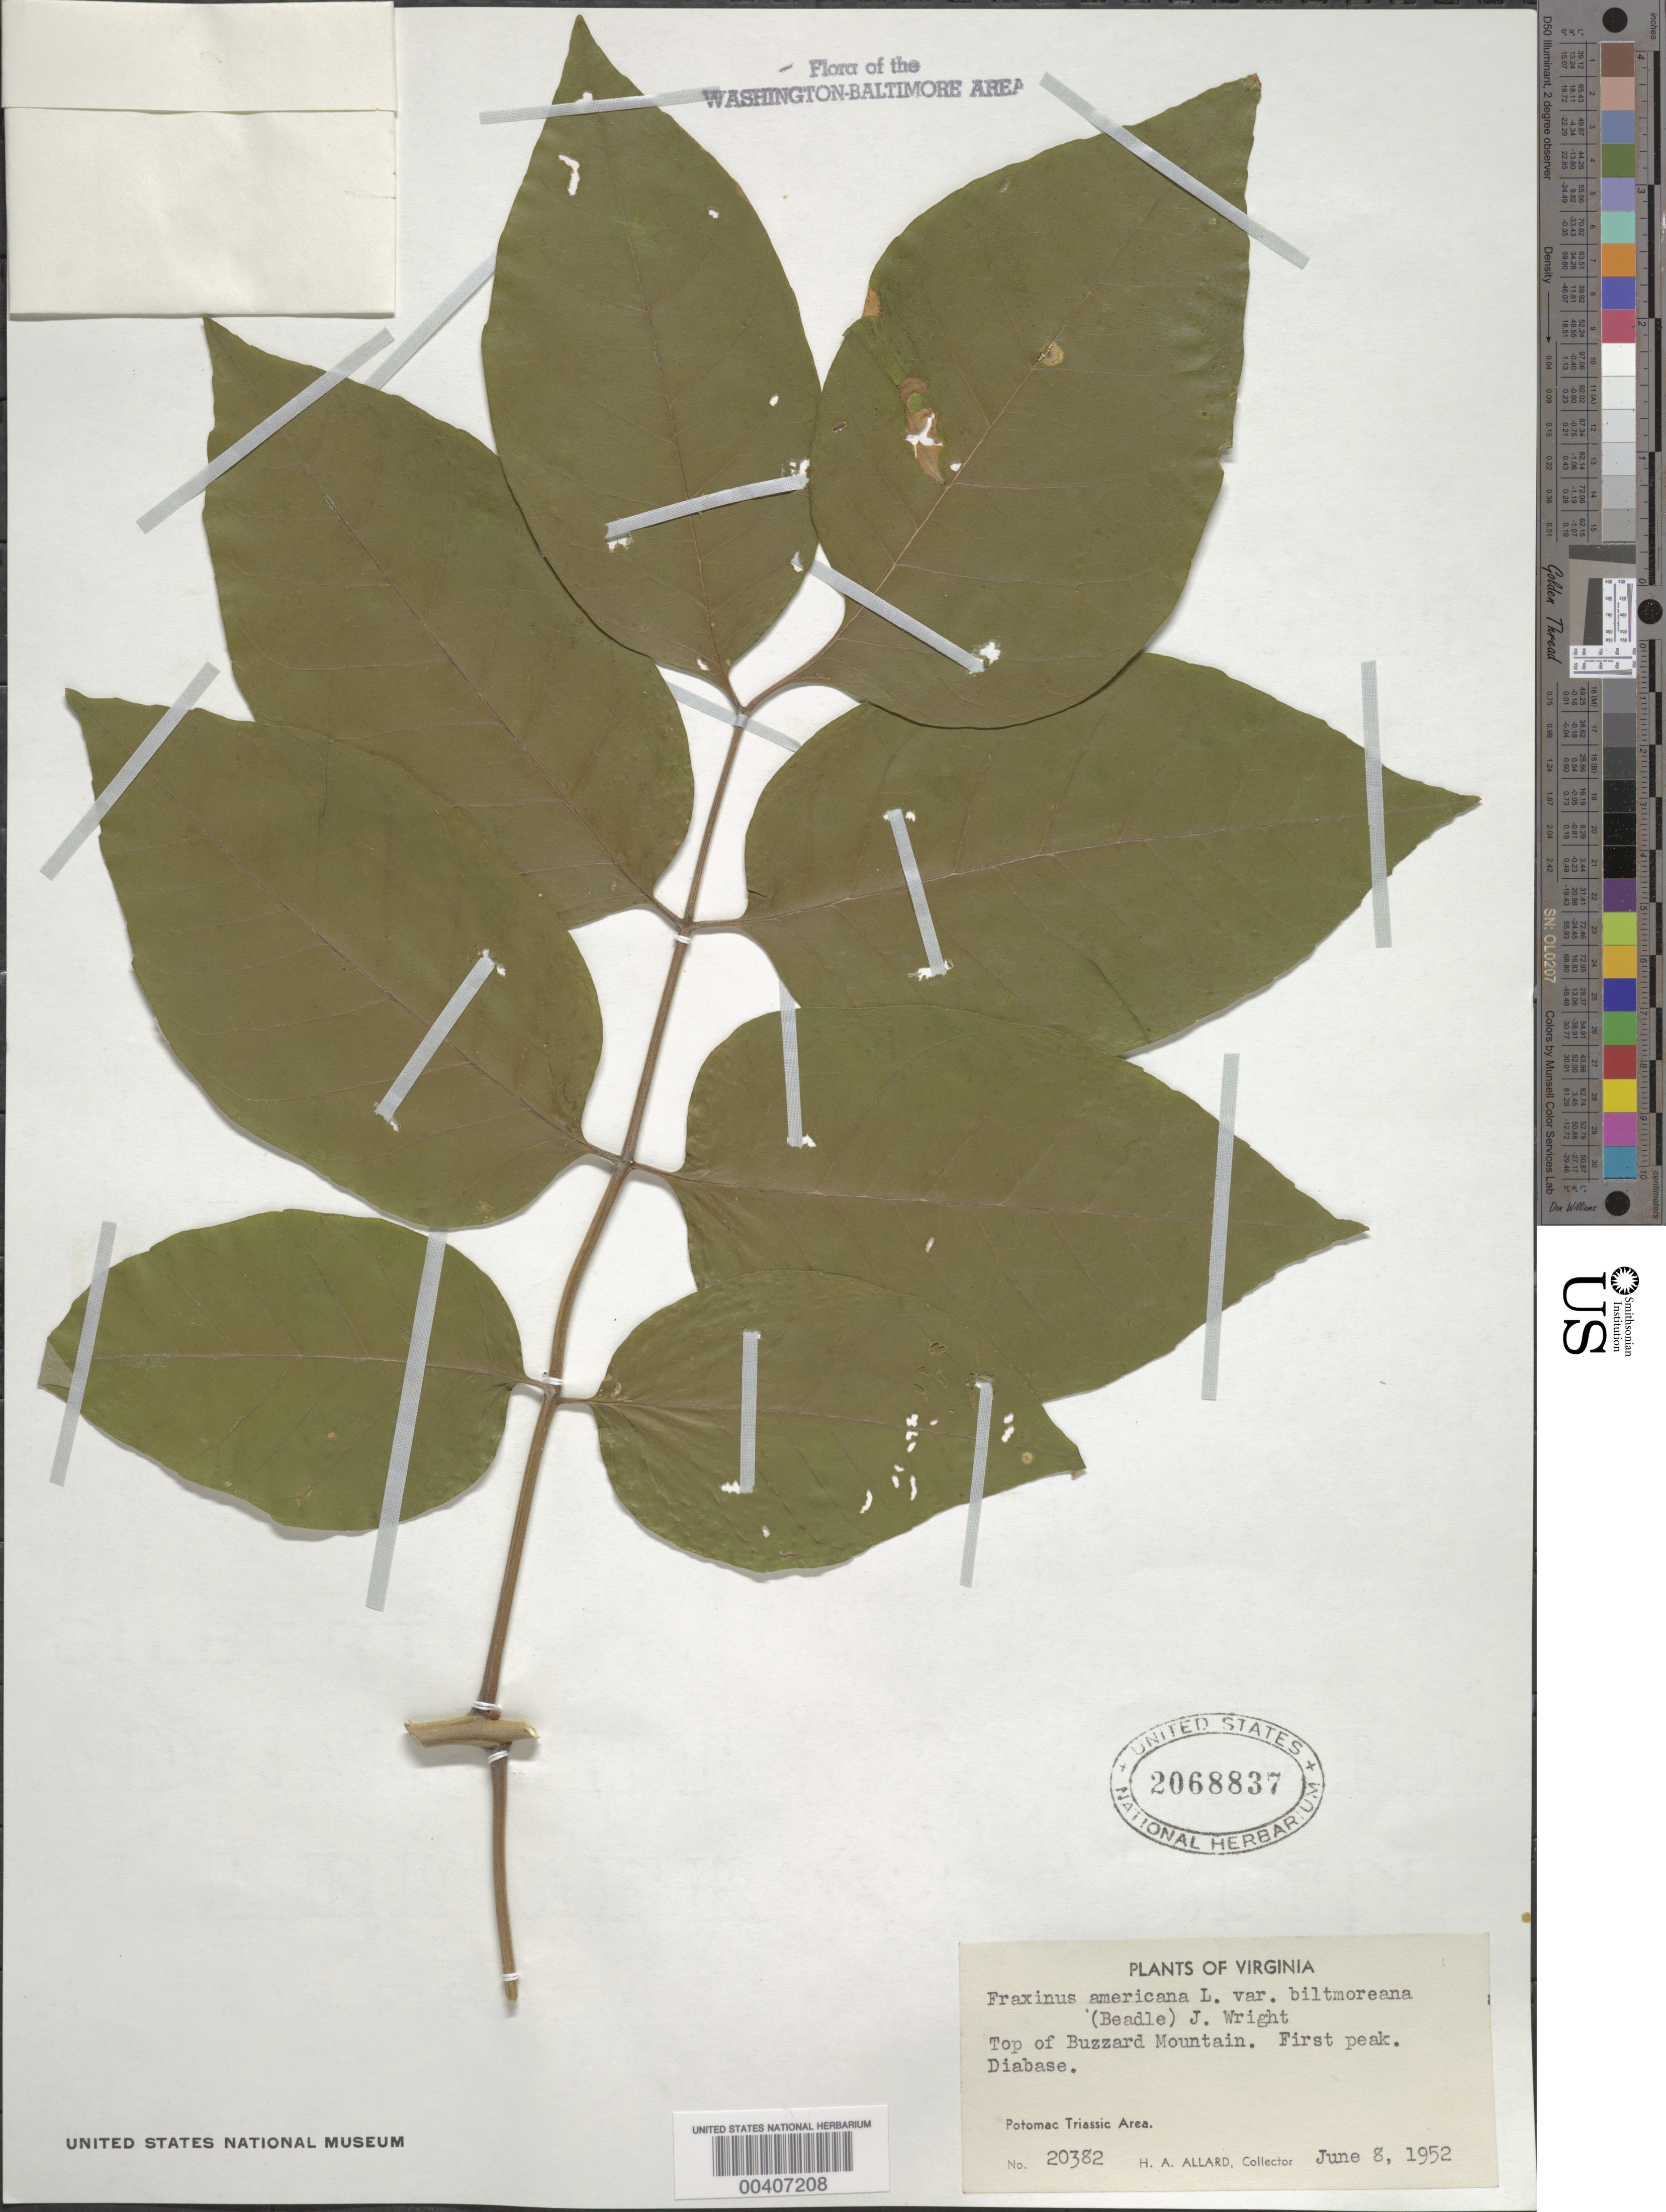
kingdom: Plantae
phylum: Tracheophyta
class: Magnoliopsida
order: Lamiales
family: Oleaceae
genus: Fraxinus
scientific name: Fraxinus americana var. biltmoreana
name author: (Beadle) J.W. Wright ex Fernald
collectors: H. A. Allard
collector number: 20382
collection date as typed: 08 Jun 1952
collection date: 1952-06-08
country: United States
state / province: Virginia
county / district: Culpeper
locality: Buzzard Mountain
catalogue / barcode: US 2068837